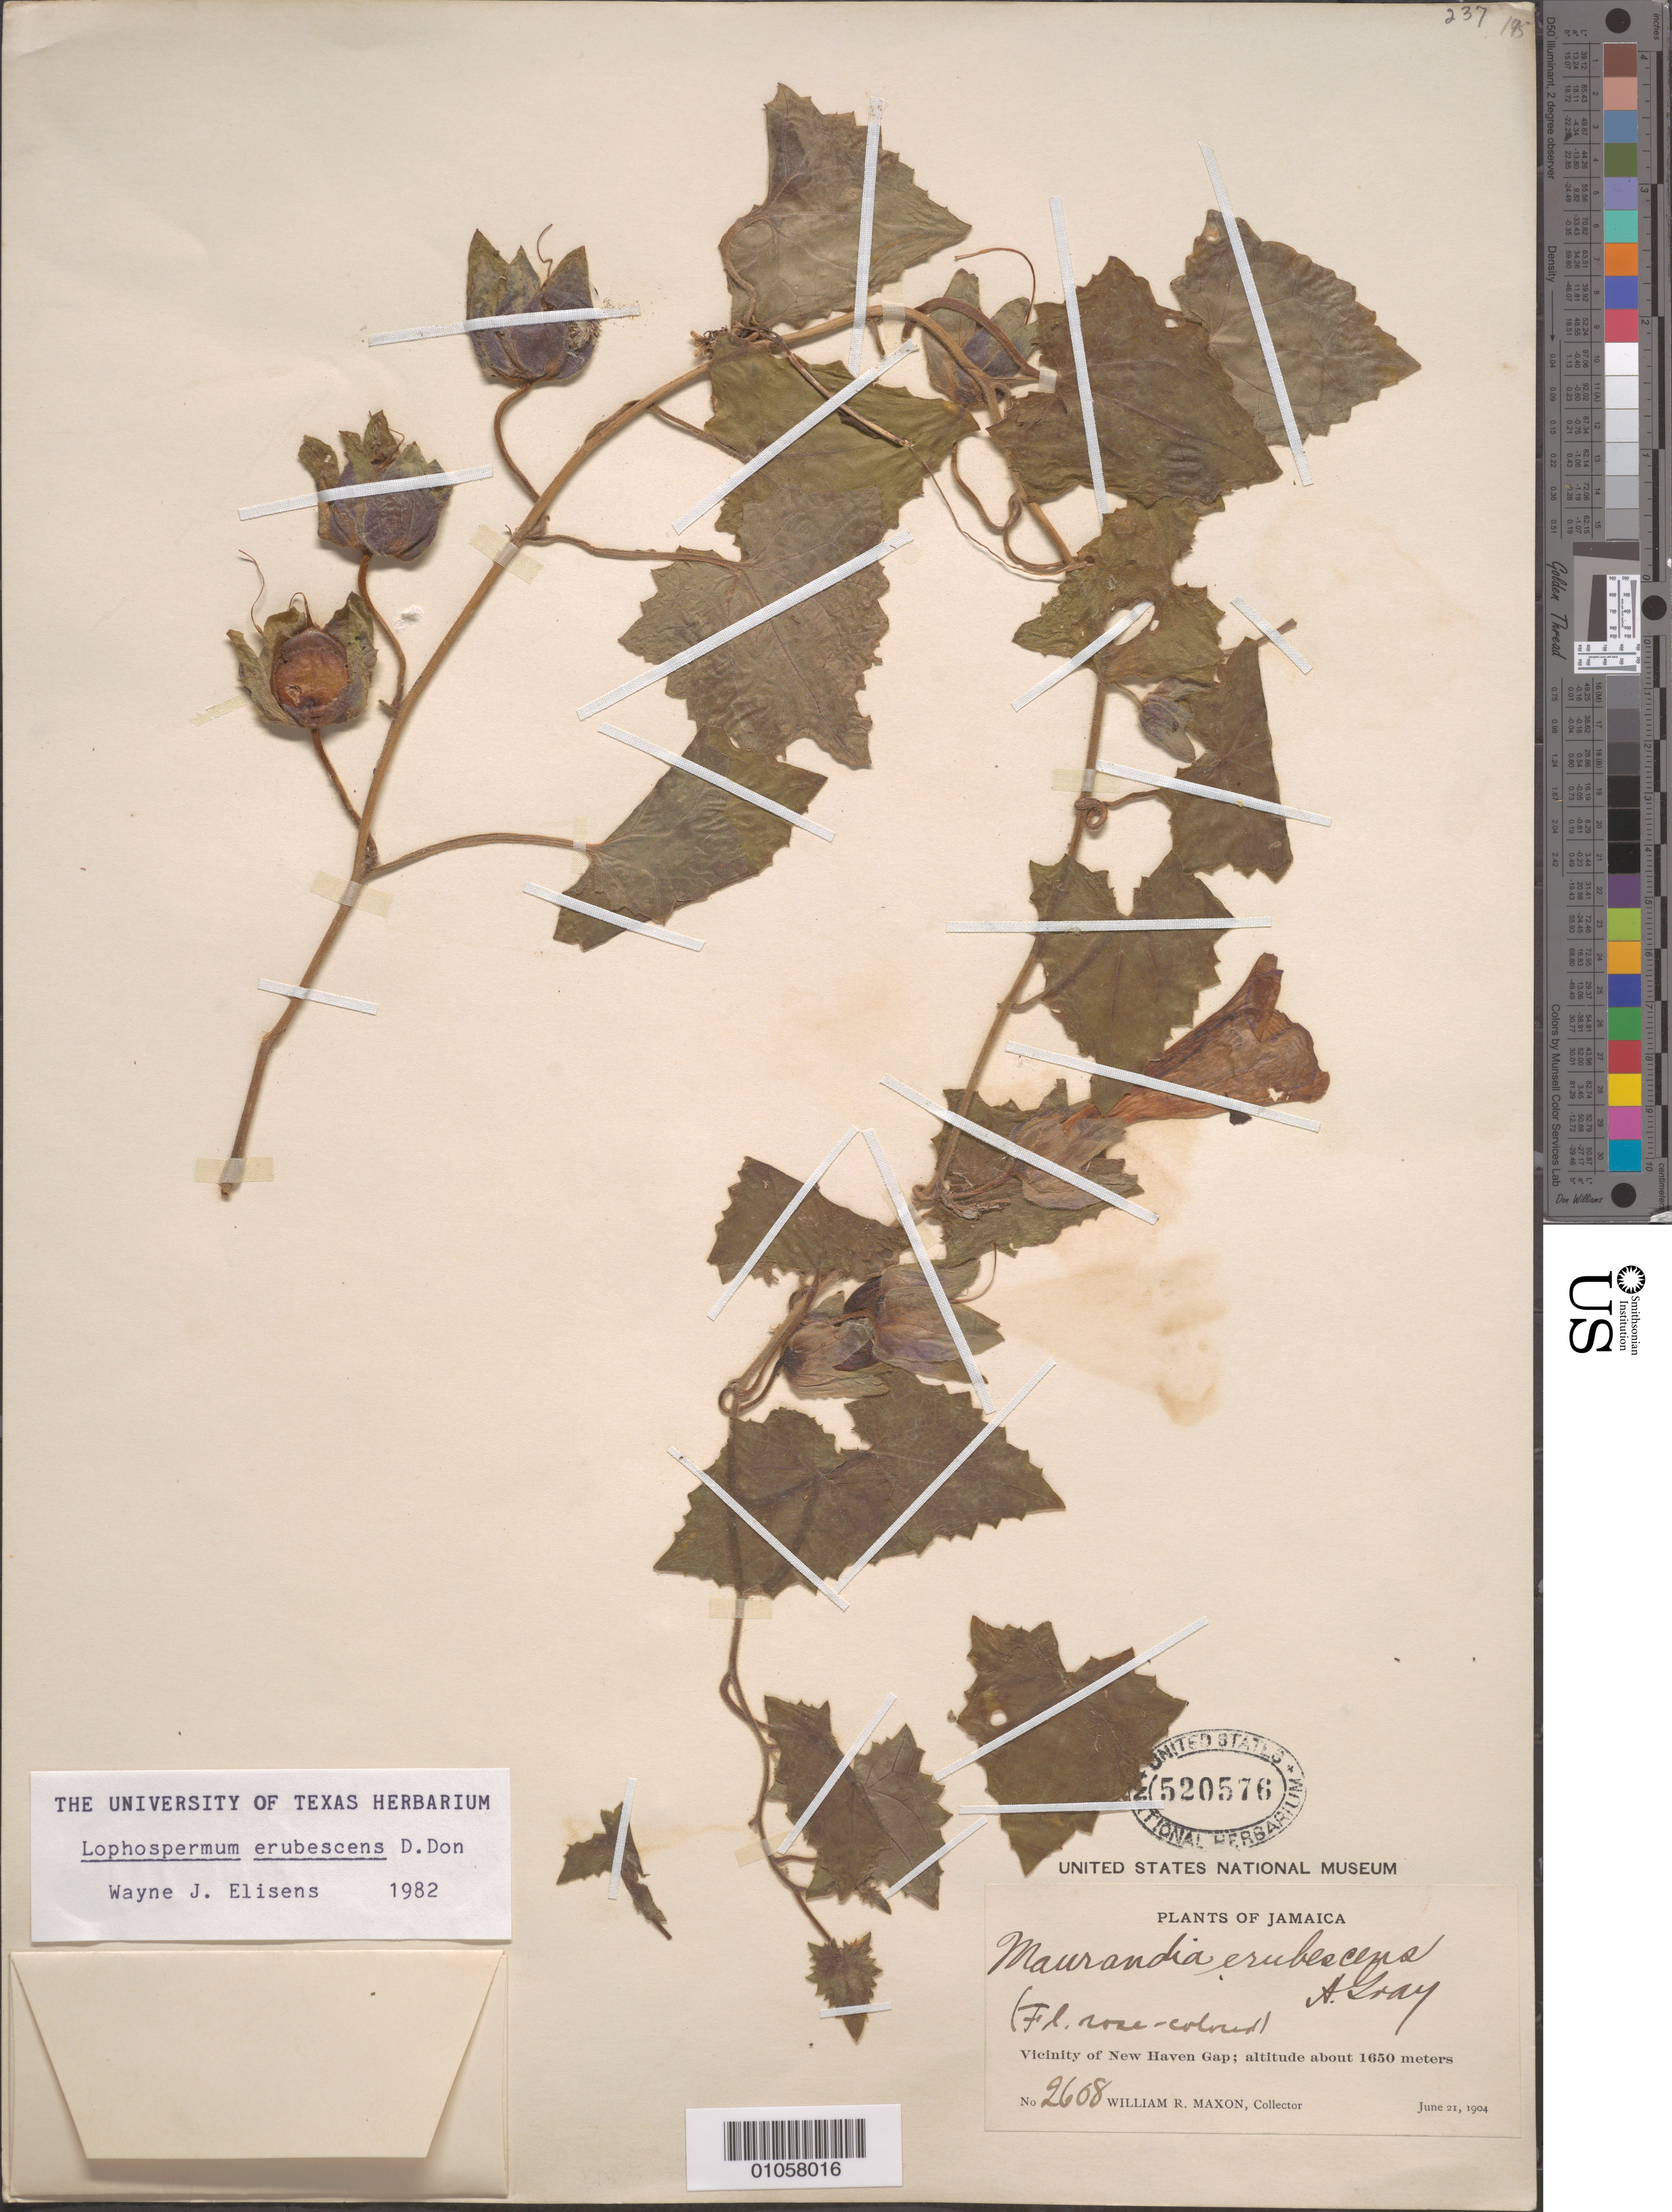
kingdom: Plantae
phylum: Tracheophyta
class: Magnoliopsida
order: Lamiales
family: Plantaginaceae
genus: Lophospermum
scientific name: Lophospermum erubescens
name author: D. Don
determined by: Elisens, W. J.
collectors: W. R. Maxon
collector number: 2608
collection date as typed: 21 Jun 1904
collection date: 1904-06-21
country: Jamaica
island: Jamaica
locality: New Haven Gap vicinity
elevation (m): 1650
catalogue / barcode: US 520576